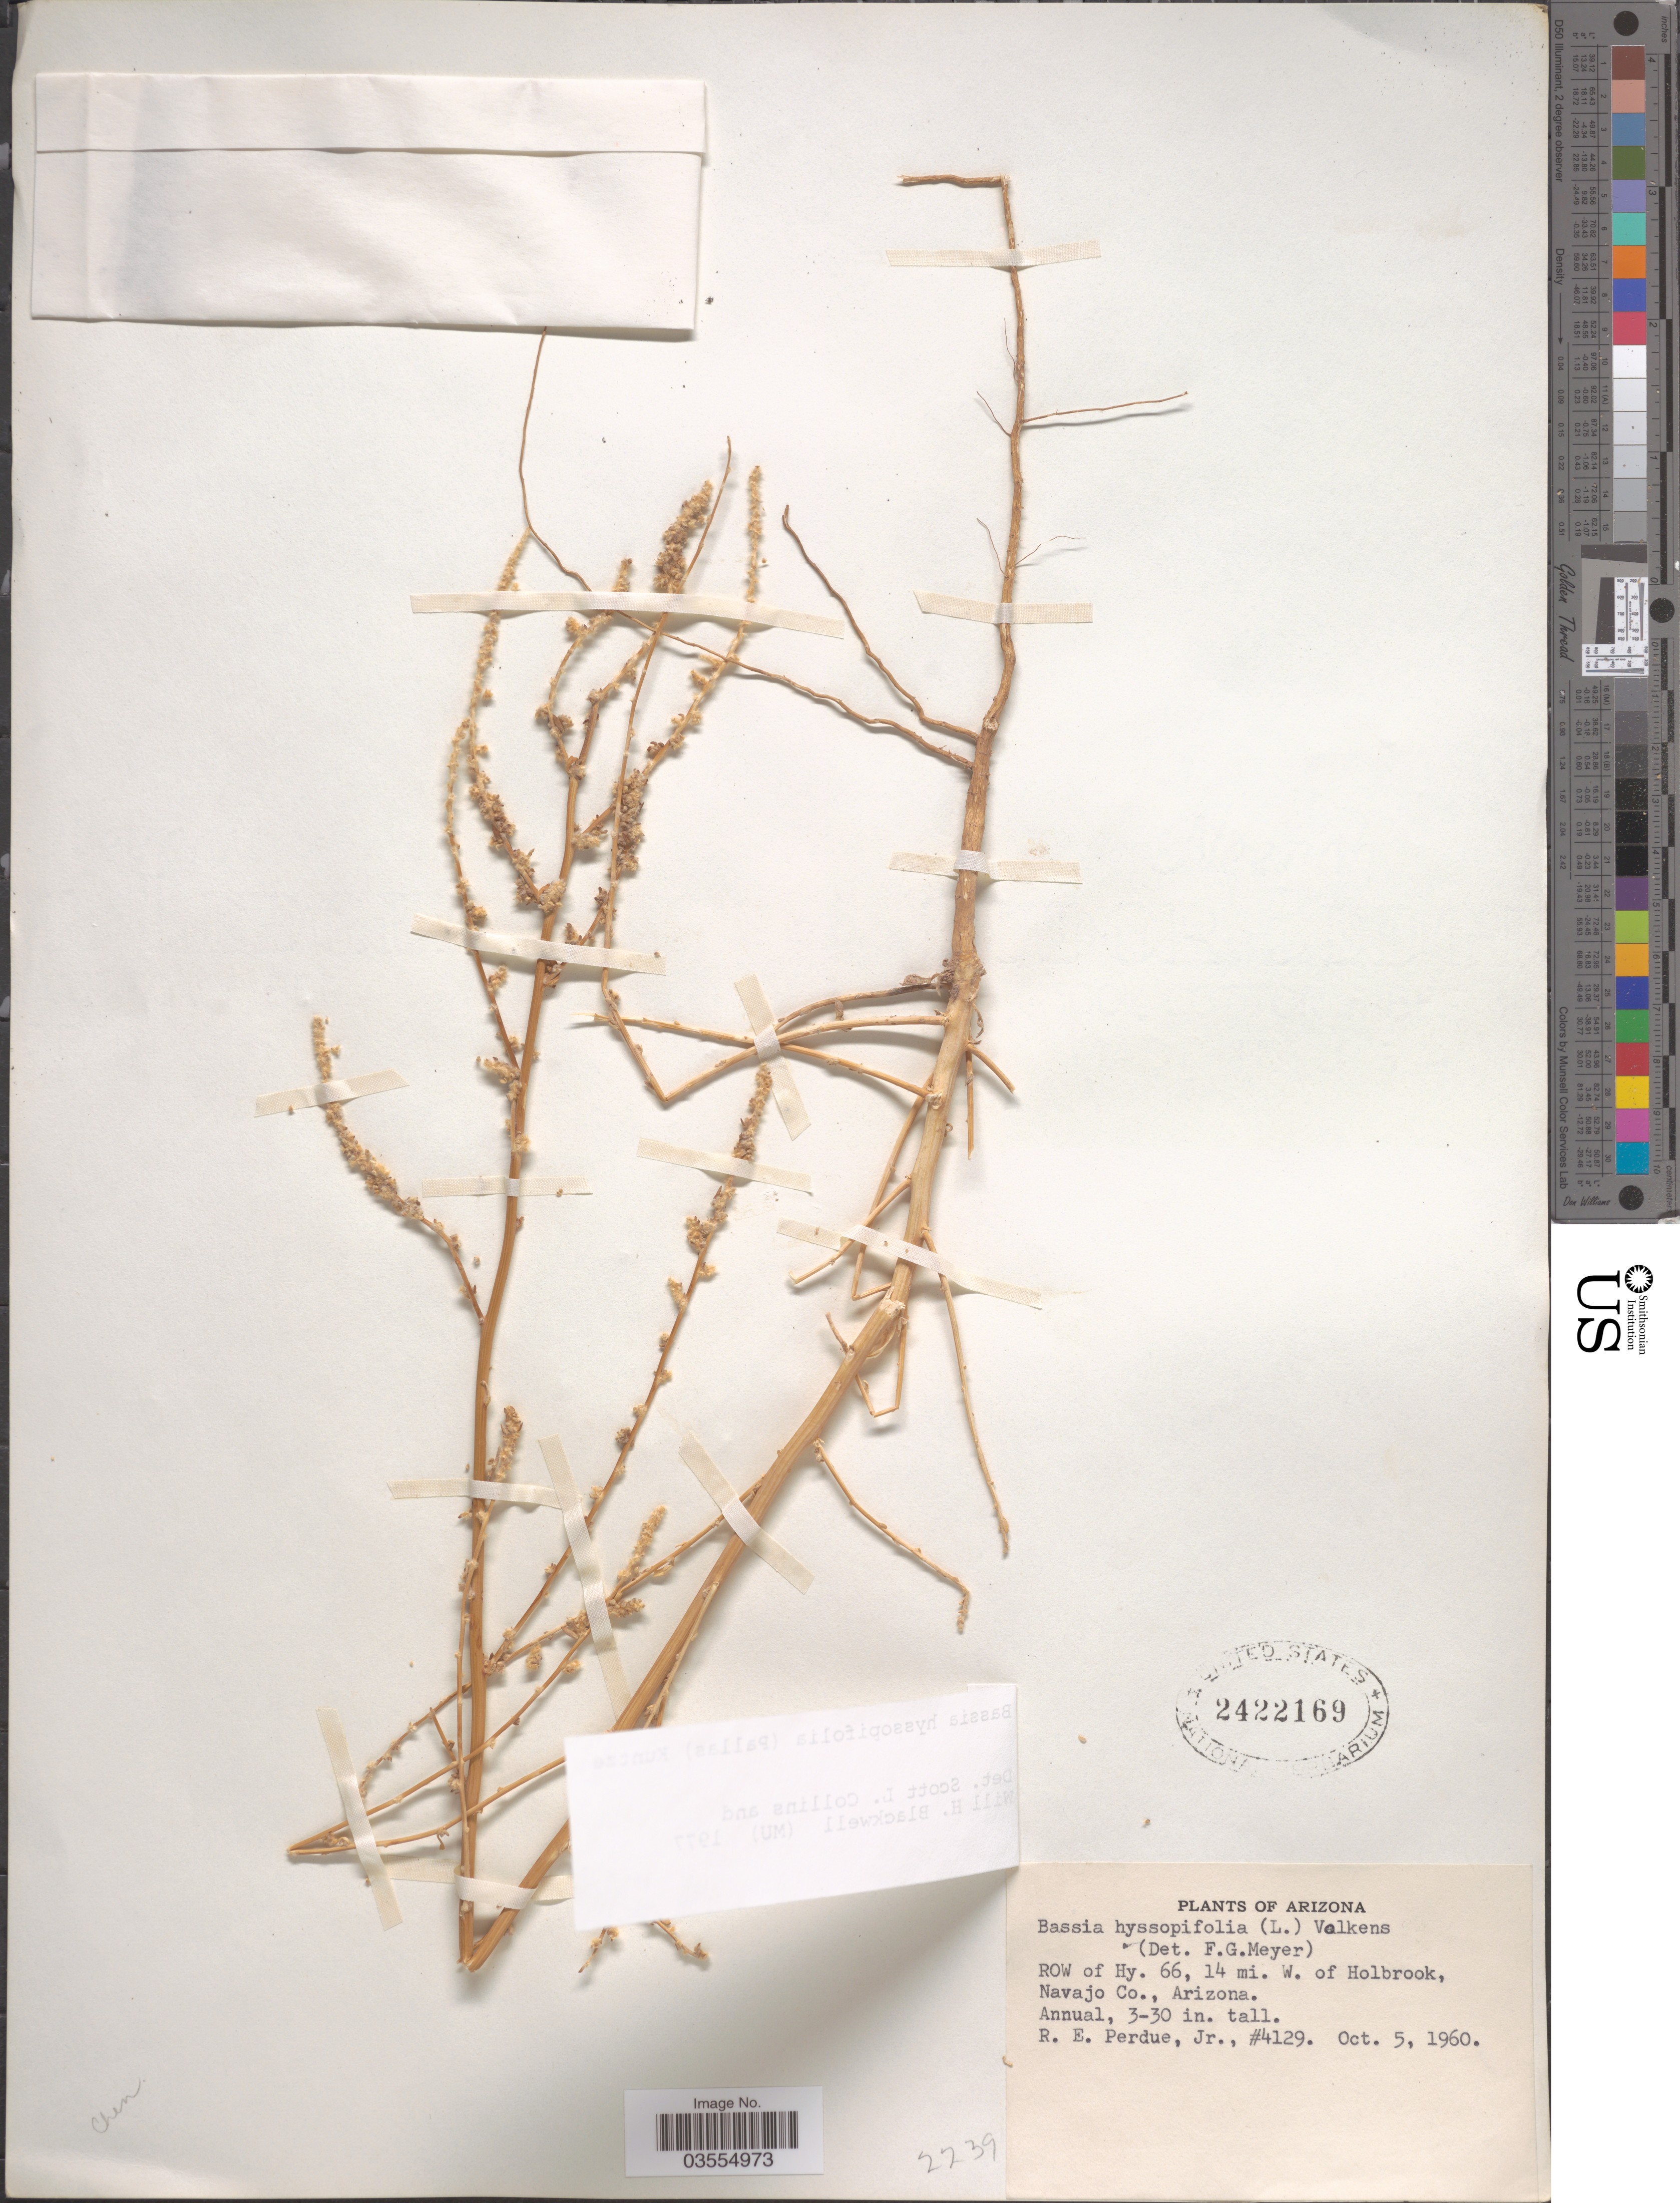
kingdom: Plantae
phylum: Tracheophyta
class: Magnoliopsida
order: Caryophyllales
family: Amaranthaceae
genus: Bassia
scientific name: Bassia hyssopifolia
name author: (Pall.) Kuntze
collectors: R. E. Perdue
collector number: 4129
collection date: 1960-10-05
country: United States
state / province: Arizona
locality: ROW of Hy. 66, 14 mi. W. of Holbrook, Navajo Co.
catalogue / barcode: US 2422169